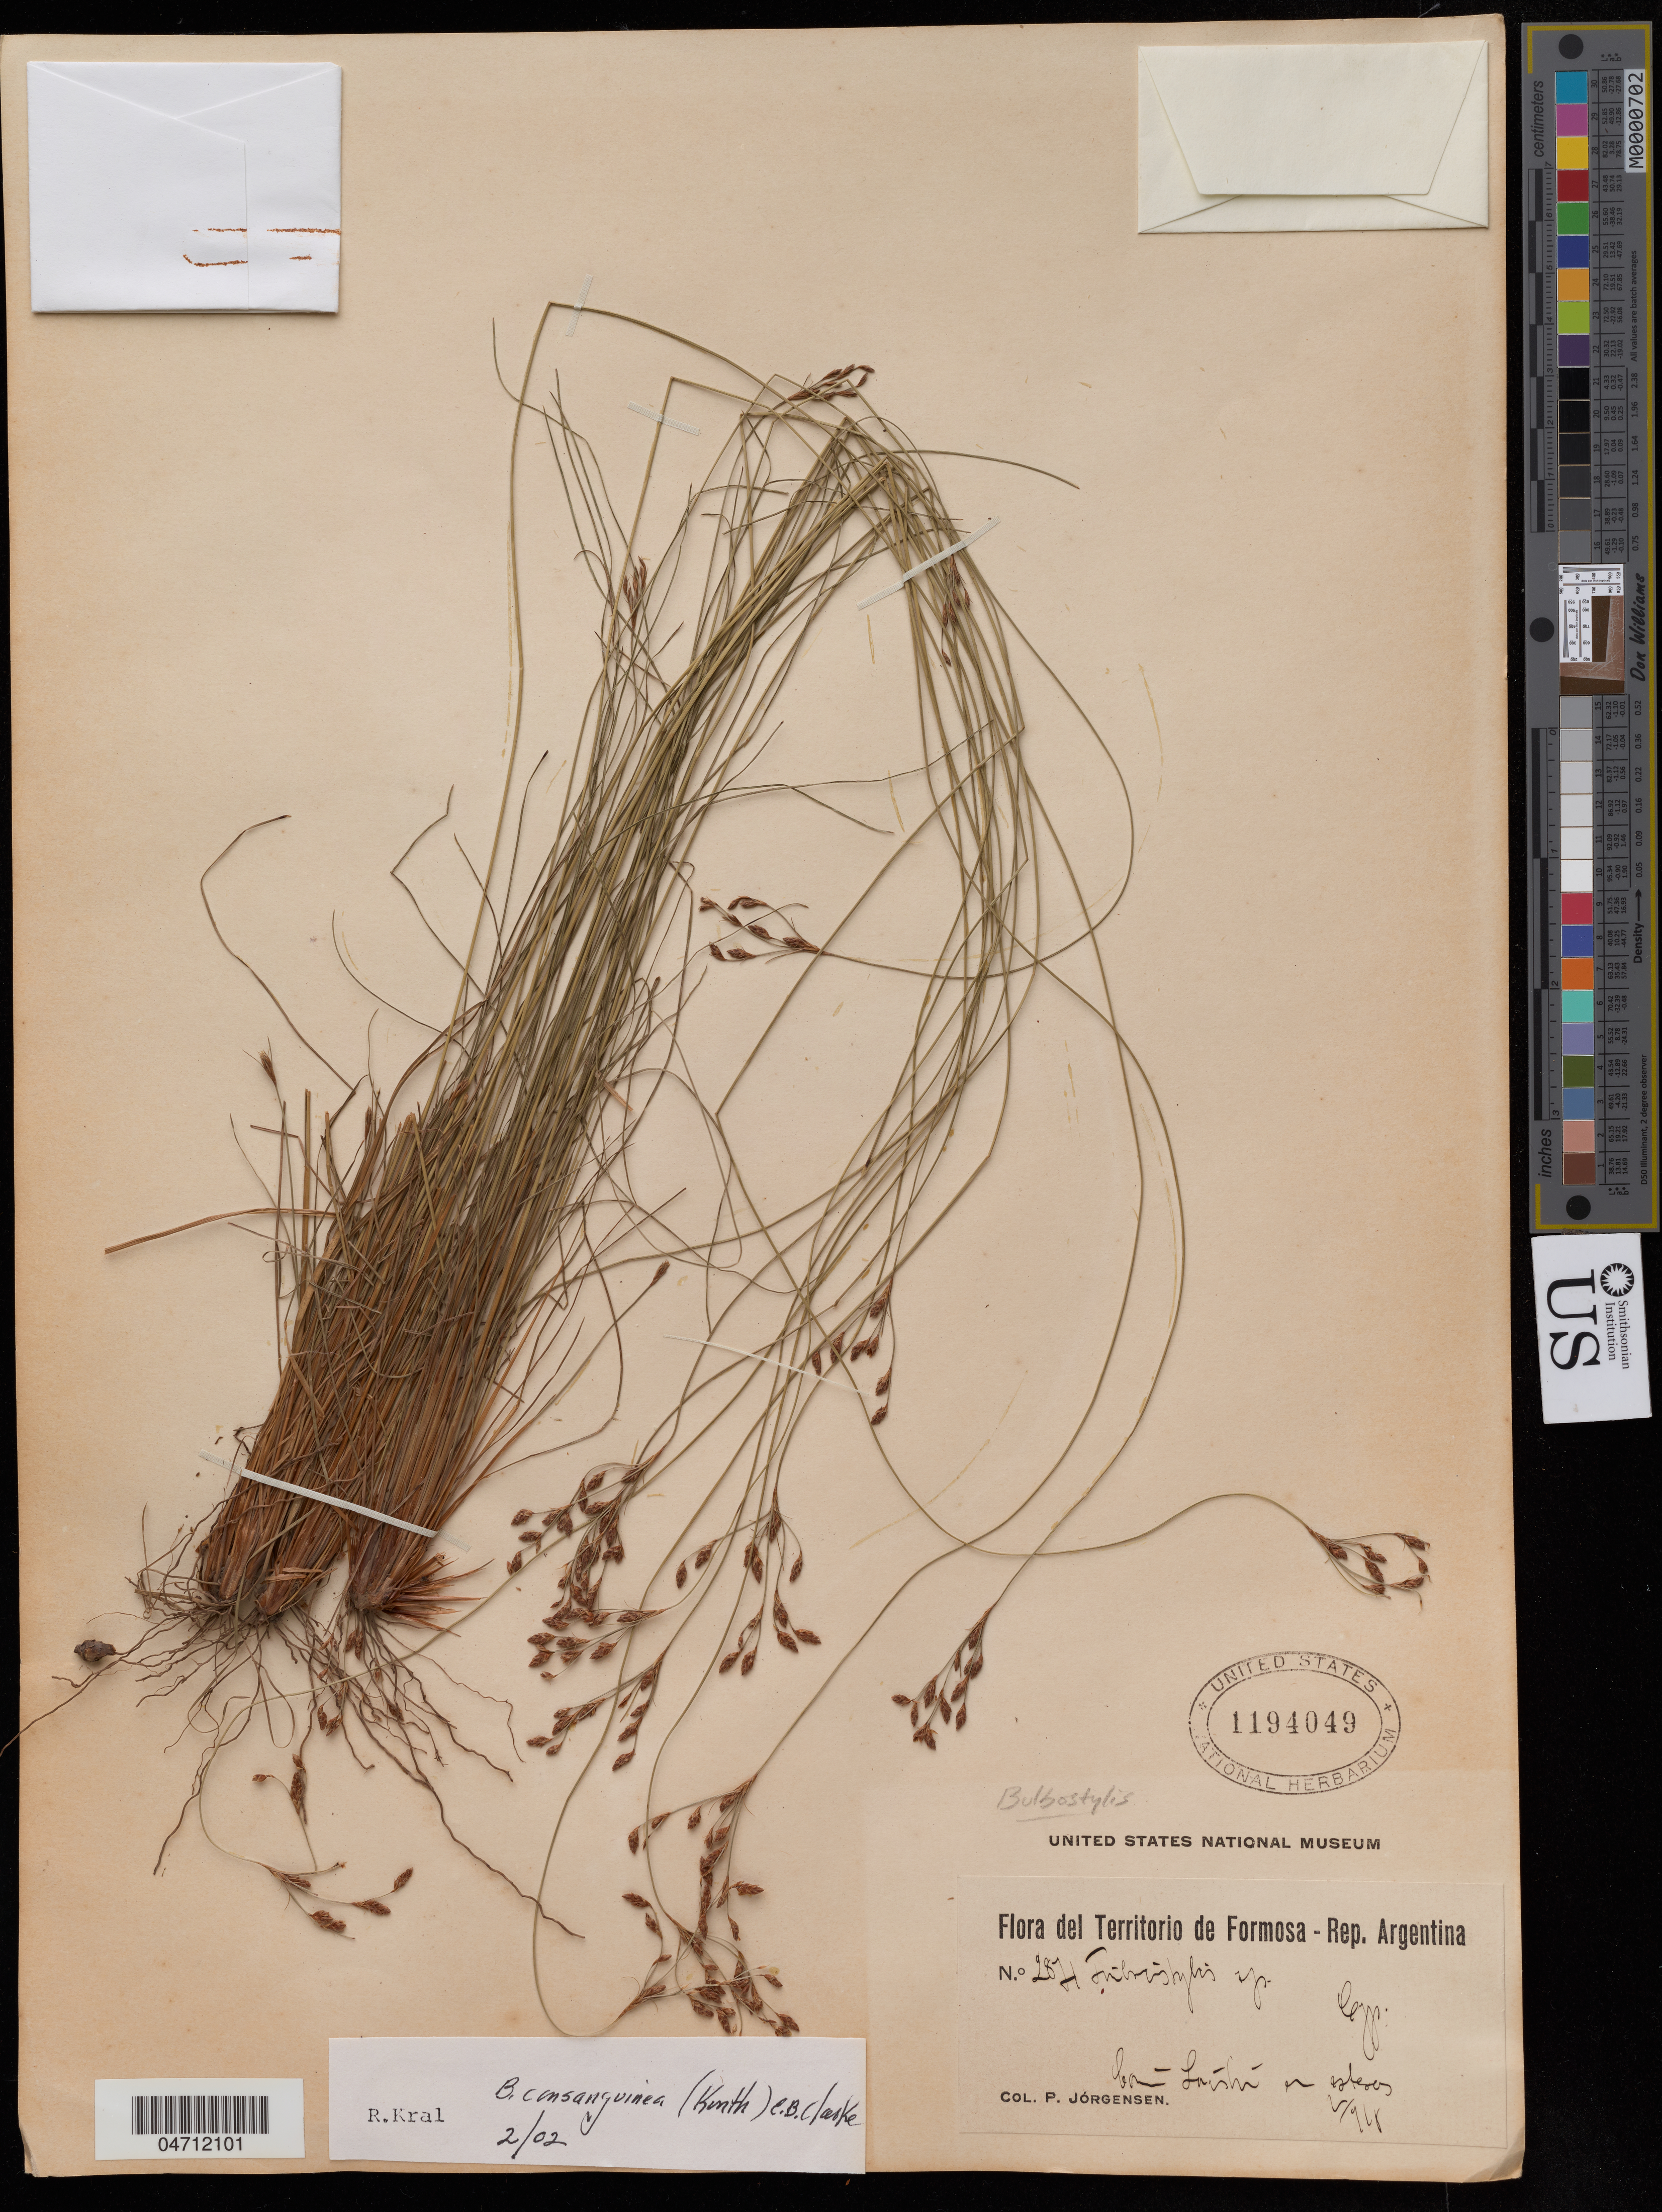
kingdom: Plantae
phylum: Tracheophyta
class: Liliopsida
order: Poales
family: Cyperaceae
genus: Bulbostylis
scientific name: Bulbostylis consanguinea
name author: Nees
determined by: Kral, R.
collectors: P. Jörgensen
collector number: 2871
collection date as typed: Feb 1918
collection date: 1918-02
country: Argentina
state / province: Formosa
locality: Formosa.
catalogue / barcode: US 1194049